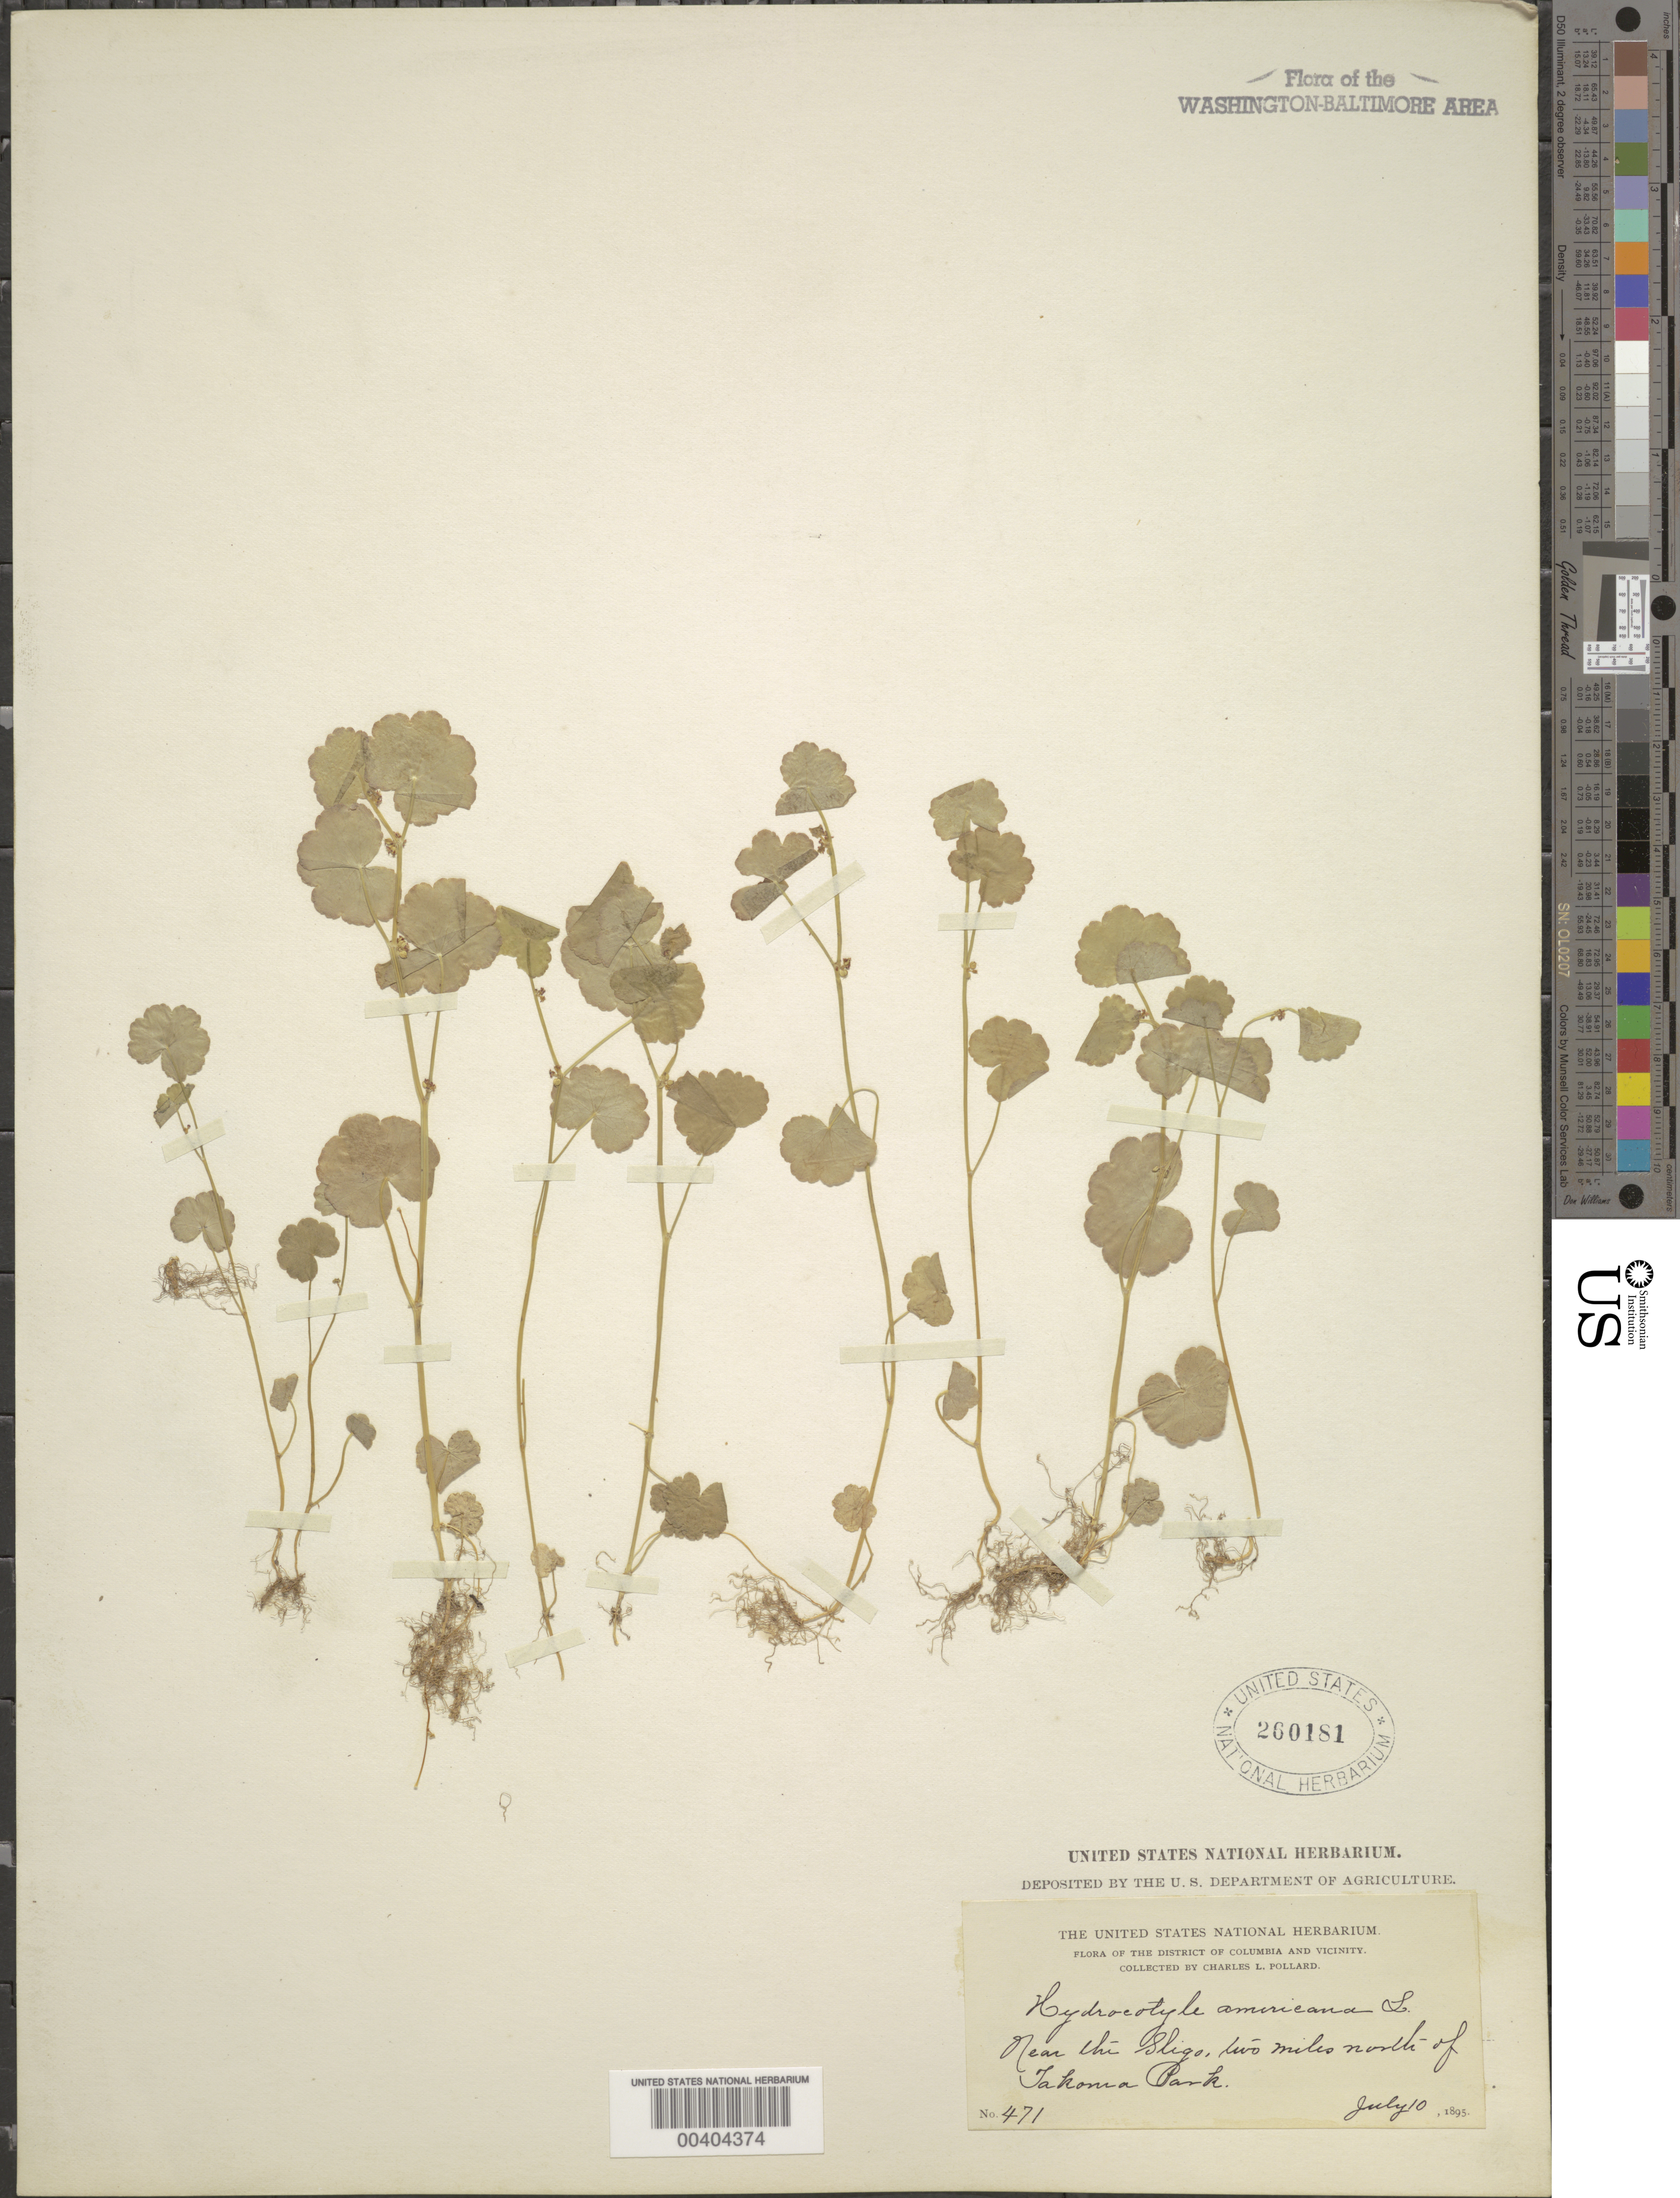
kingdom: Plantae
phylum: Tracheophyta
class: Magnoliopsida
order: Apiales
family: Araliaceae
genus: Hydrocotyle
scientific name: Hydrocotyle americana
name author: L.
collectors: C. L. Pollard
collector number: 471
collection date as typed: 10 Jul 1895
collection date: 1895-07-10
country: United States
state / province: Maryland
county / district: Montgomery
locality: Sligo north of Takoma Park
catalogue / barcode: US 260181